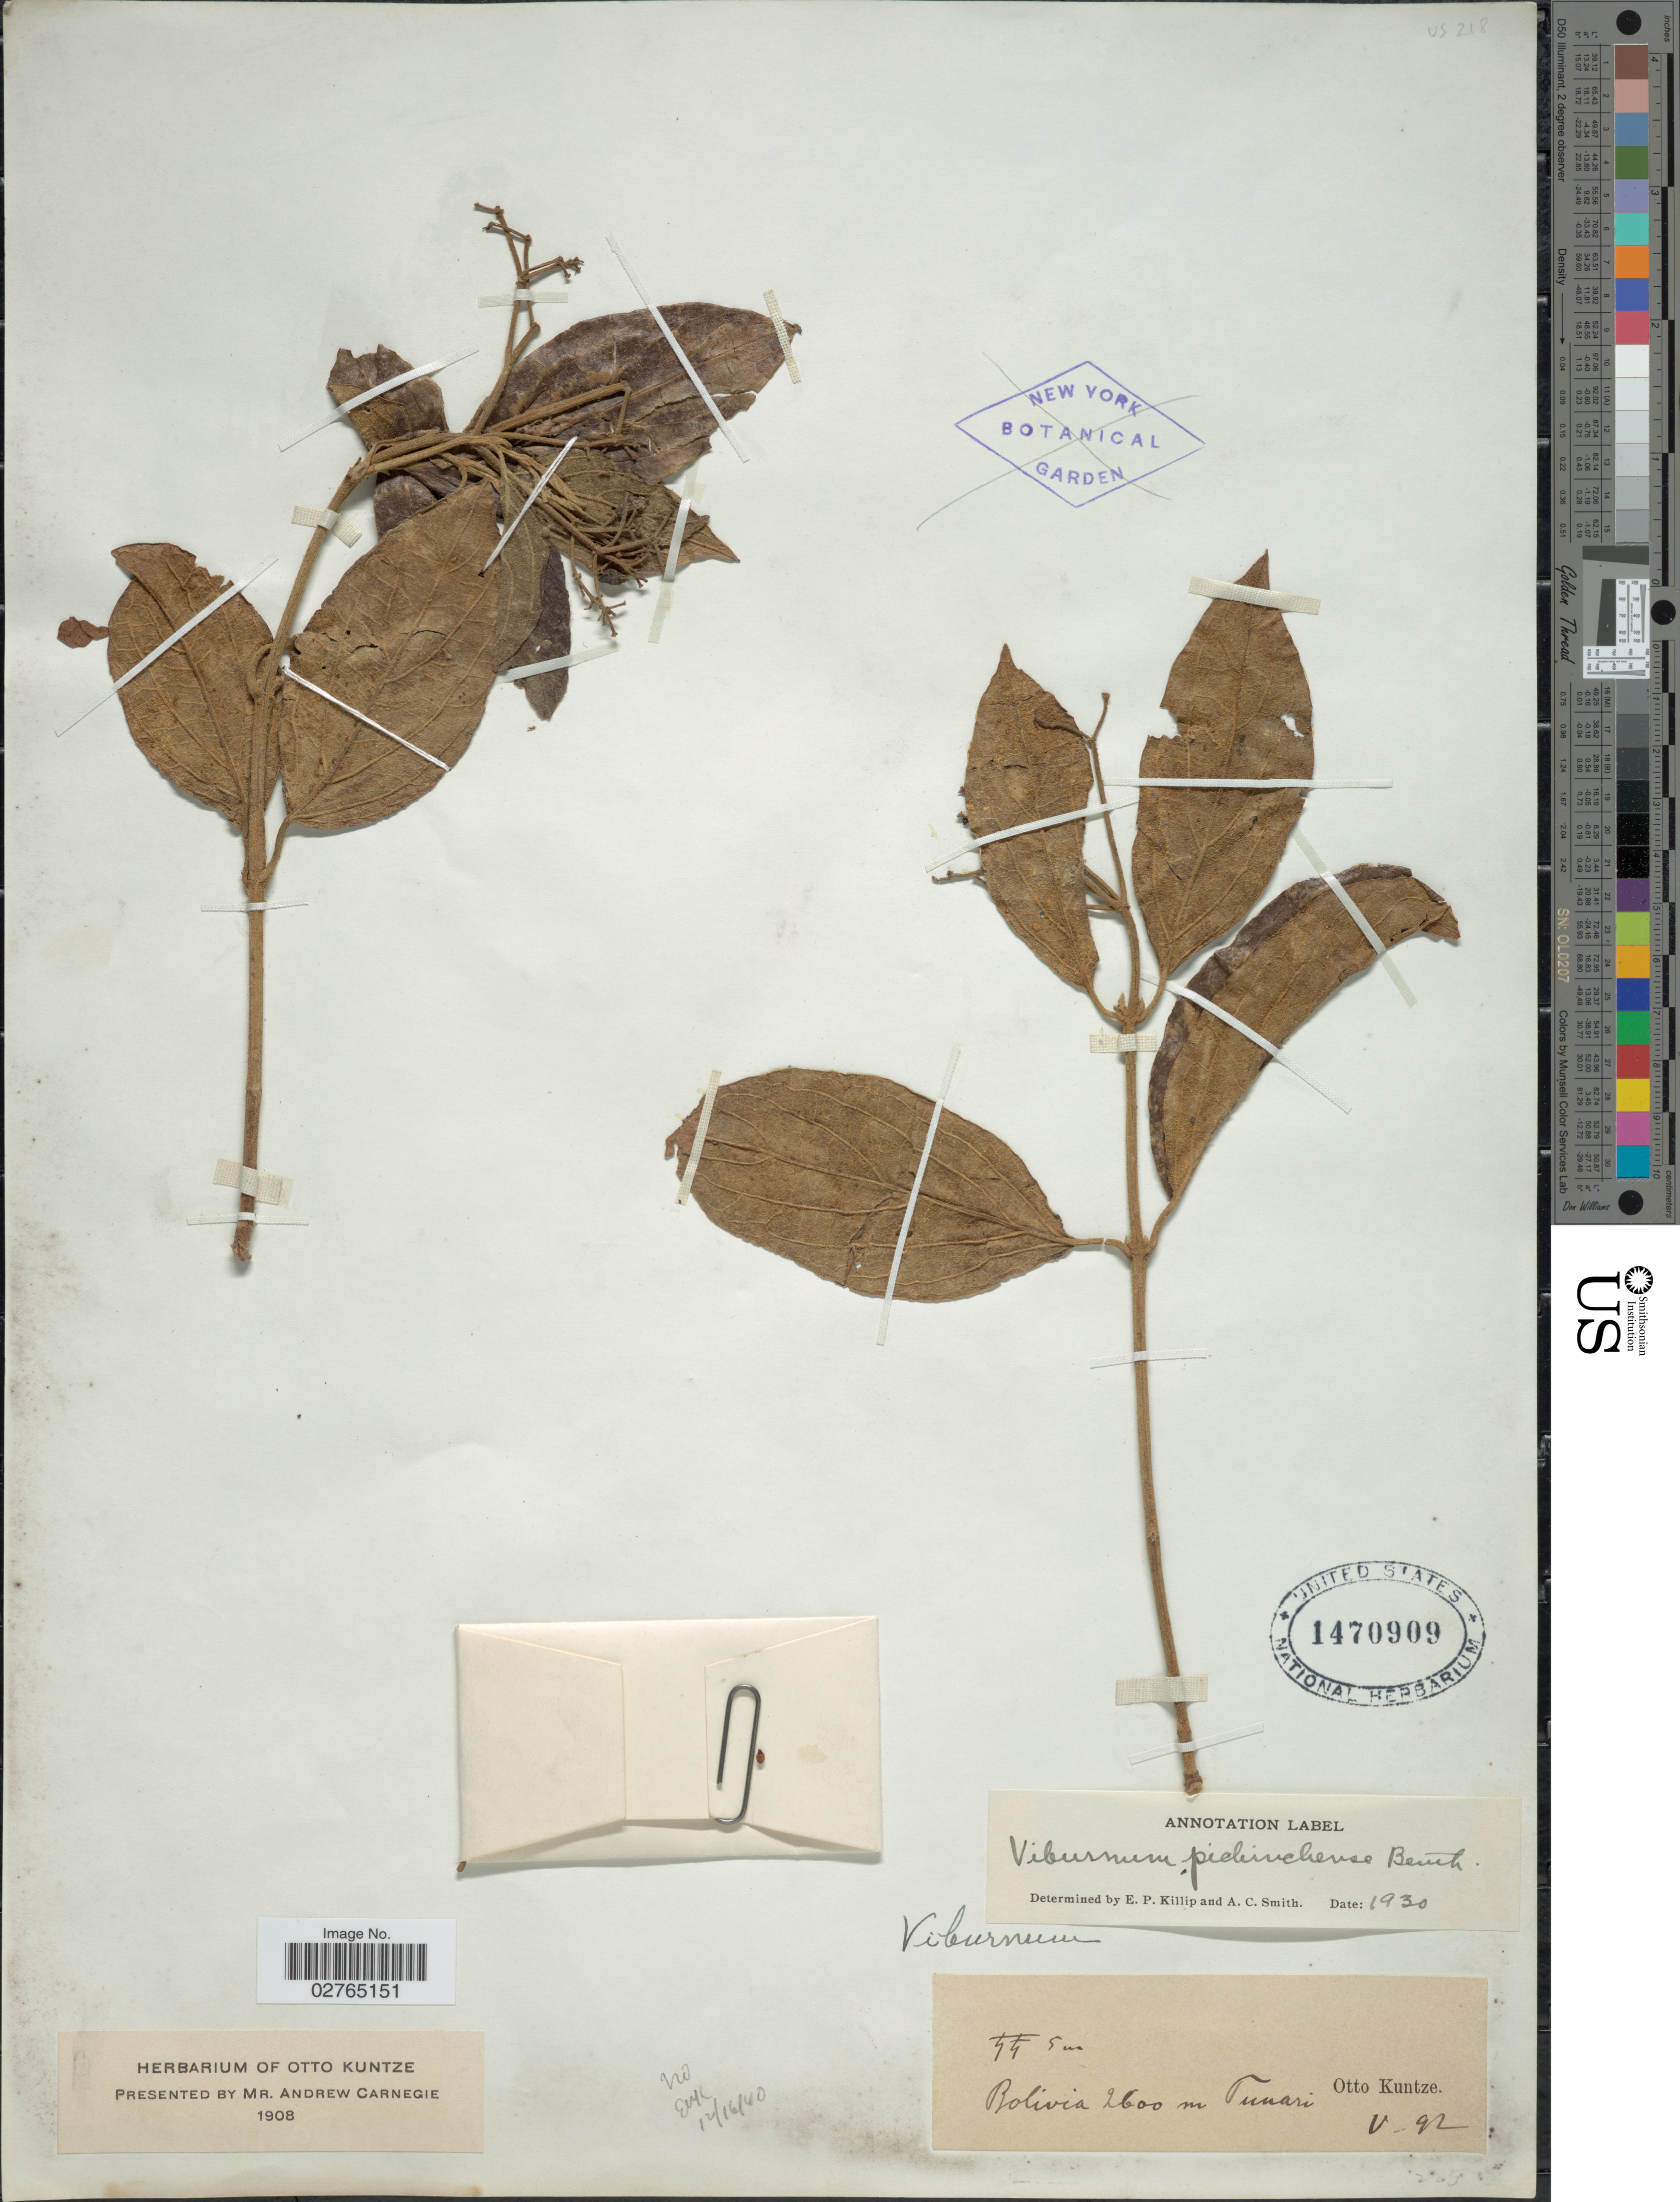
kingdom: Plantae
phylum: Tracheophyta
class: Magnoliopsida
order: Dipsacales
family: Viburnaceae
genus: Viburnum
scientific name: Viburnum pichinchense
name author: Benth.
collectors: C.E.O. Kuntze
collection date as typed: Transcribed d/m/y: /5/92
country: Bolivia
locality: Tunari.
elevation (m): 2600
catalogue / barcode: US 1470909